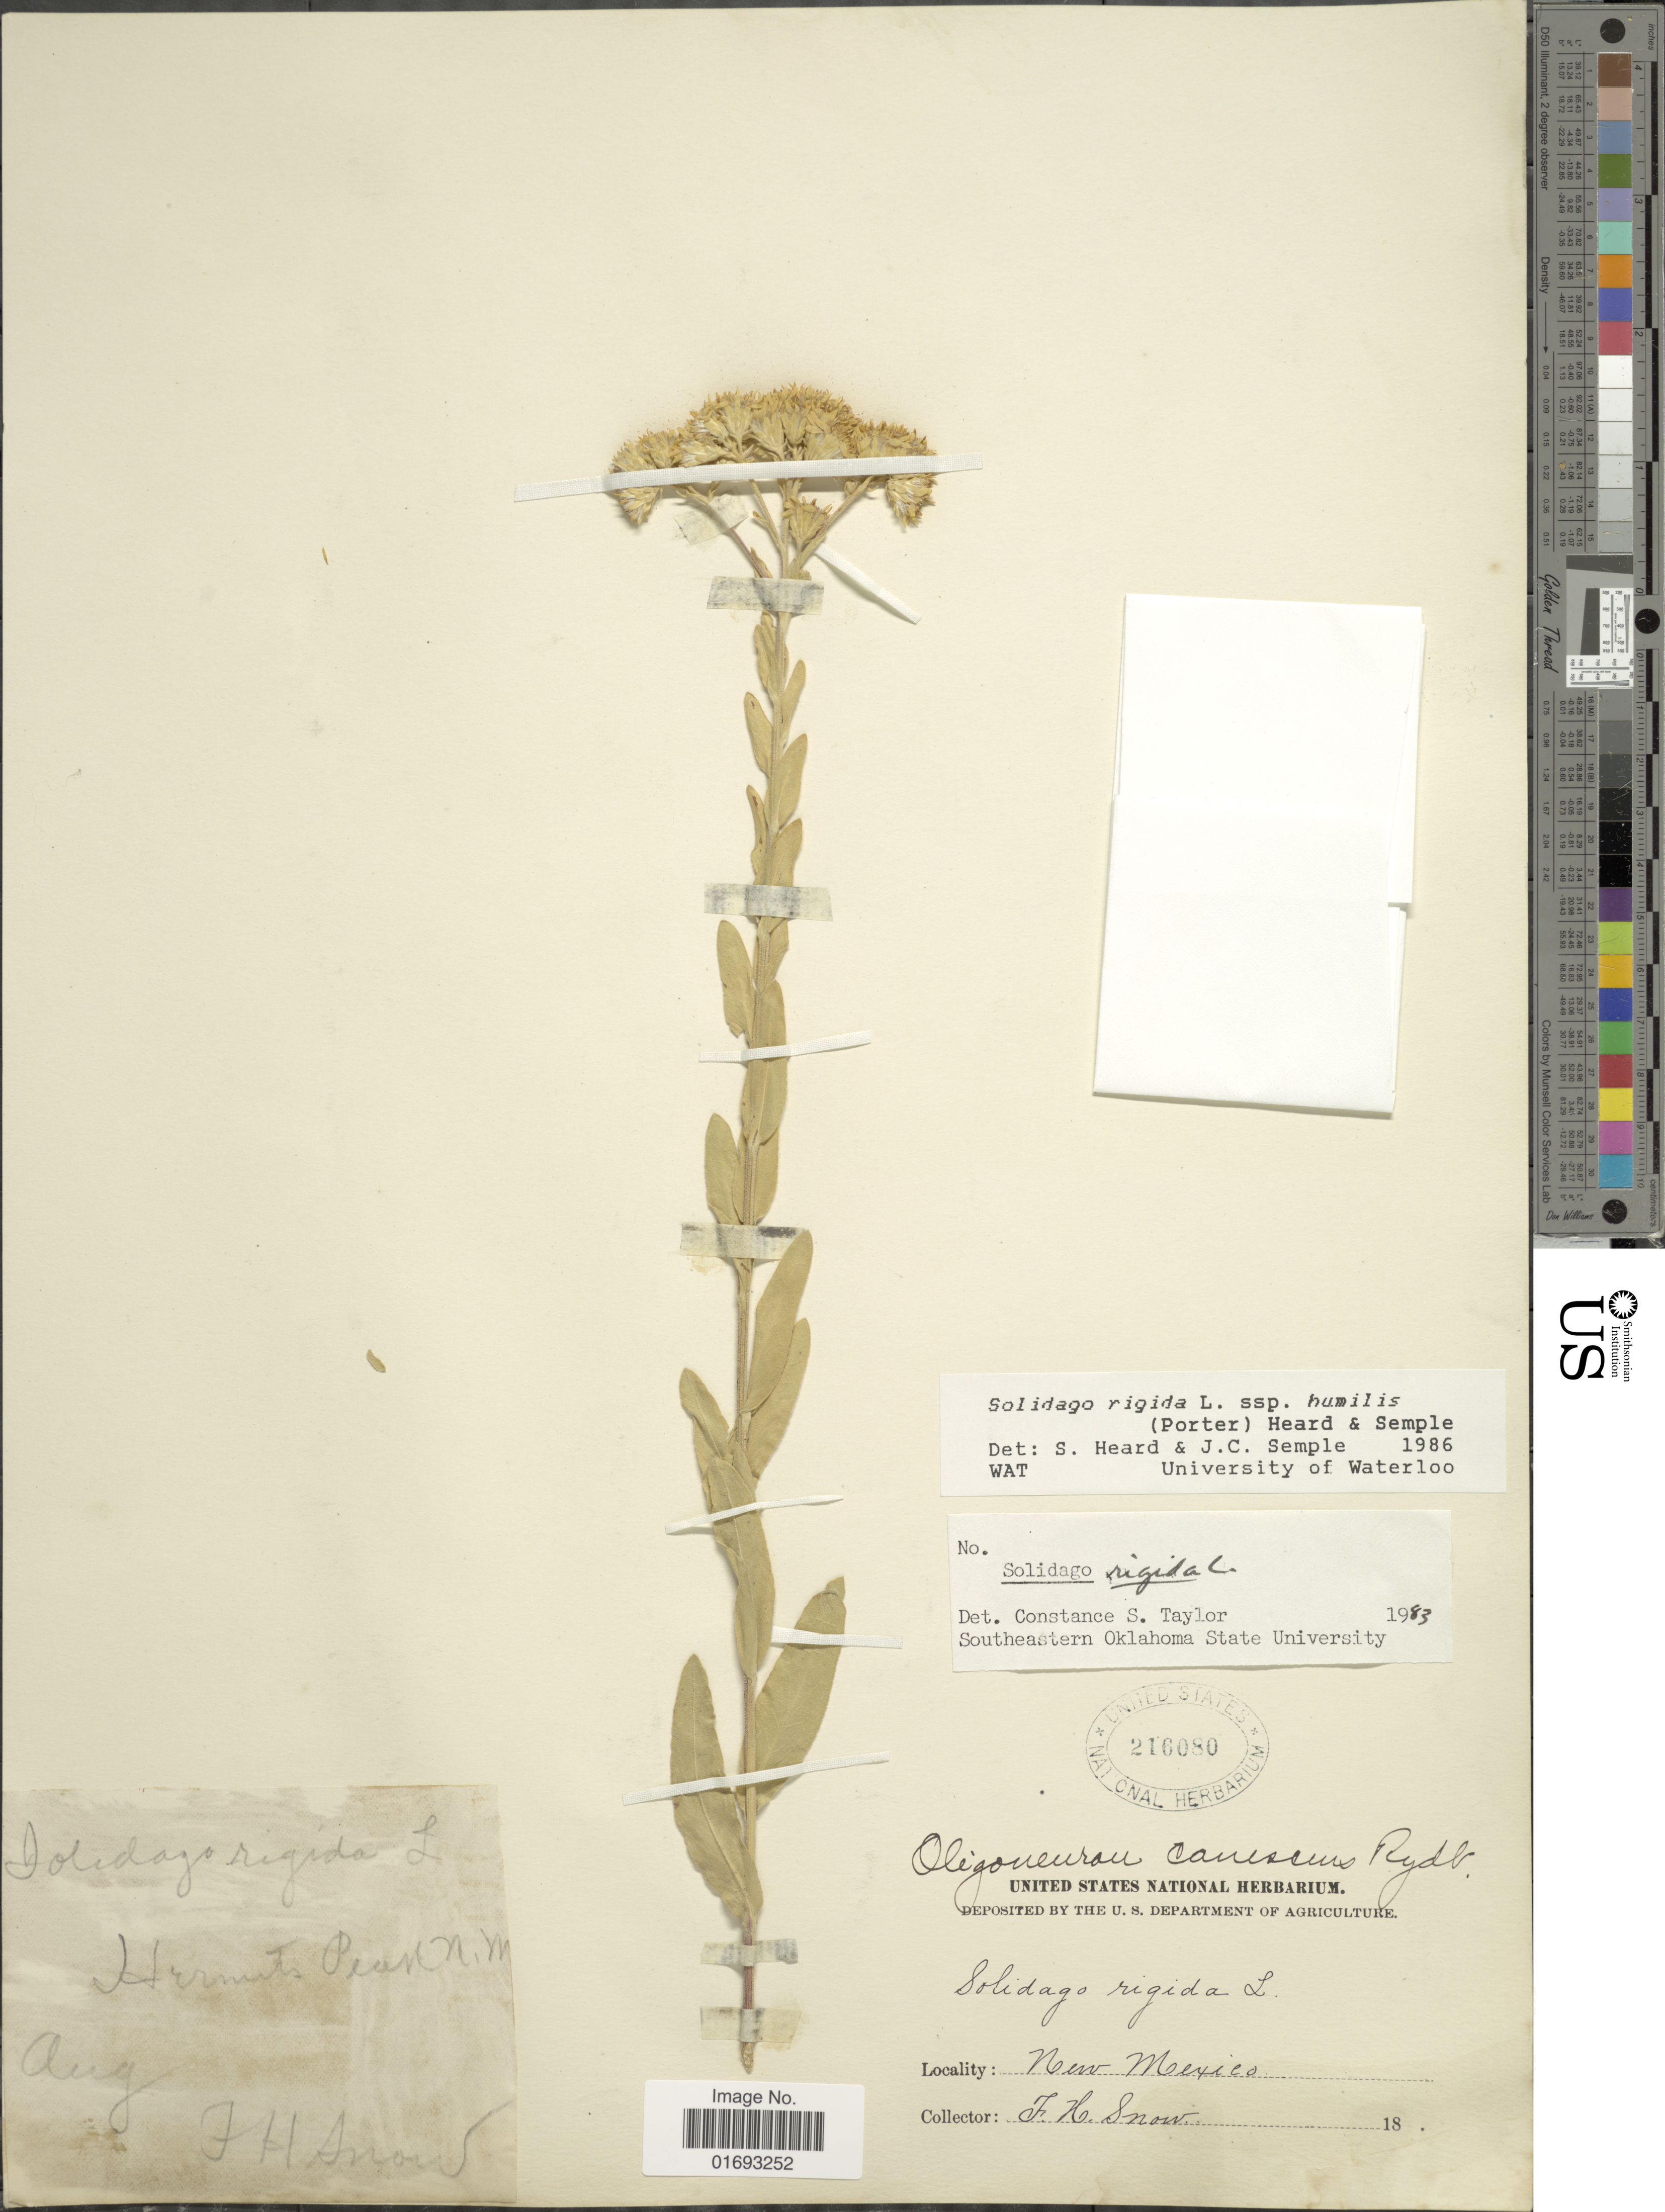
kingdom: Plantae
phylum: Tracheophyta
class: Magnoliopsida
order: Asterales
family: Asteraceae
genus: Oligoneuron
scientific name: Oligoneuron rigidum var. humile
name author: (Porter) G.L. Nesom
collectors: F. H. Snow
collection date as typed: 18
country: United States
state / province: New Mexico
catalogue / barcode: US 216080